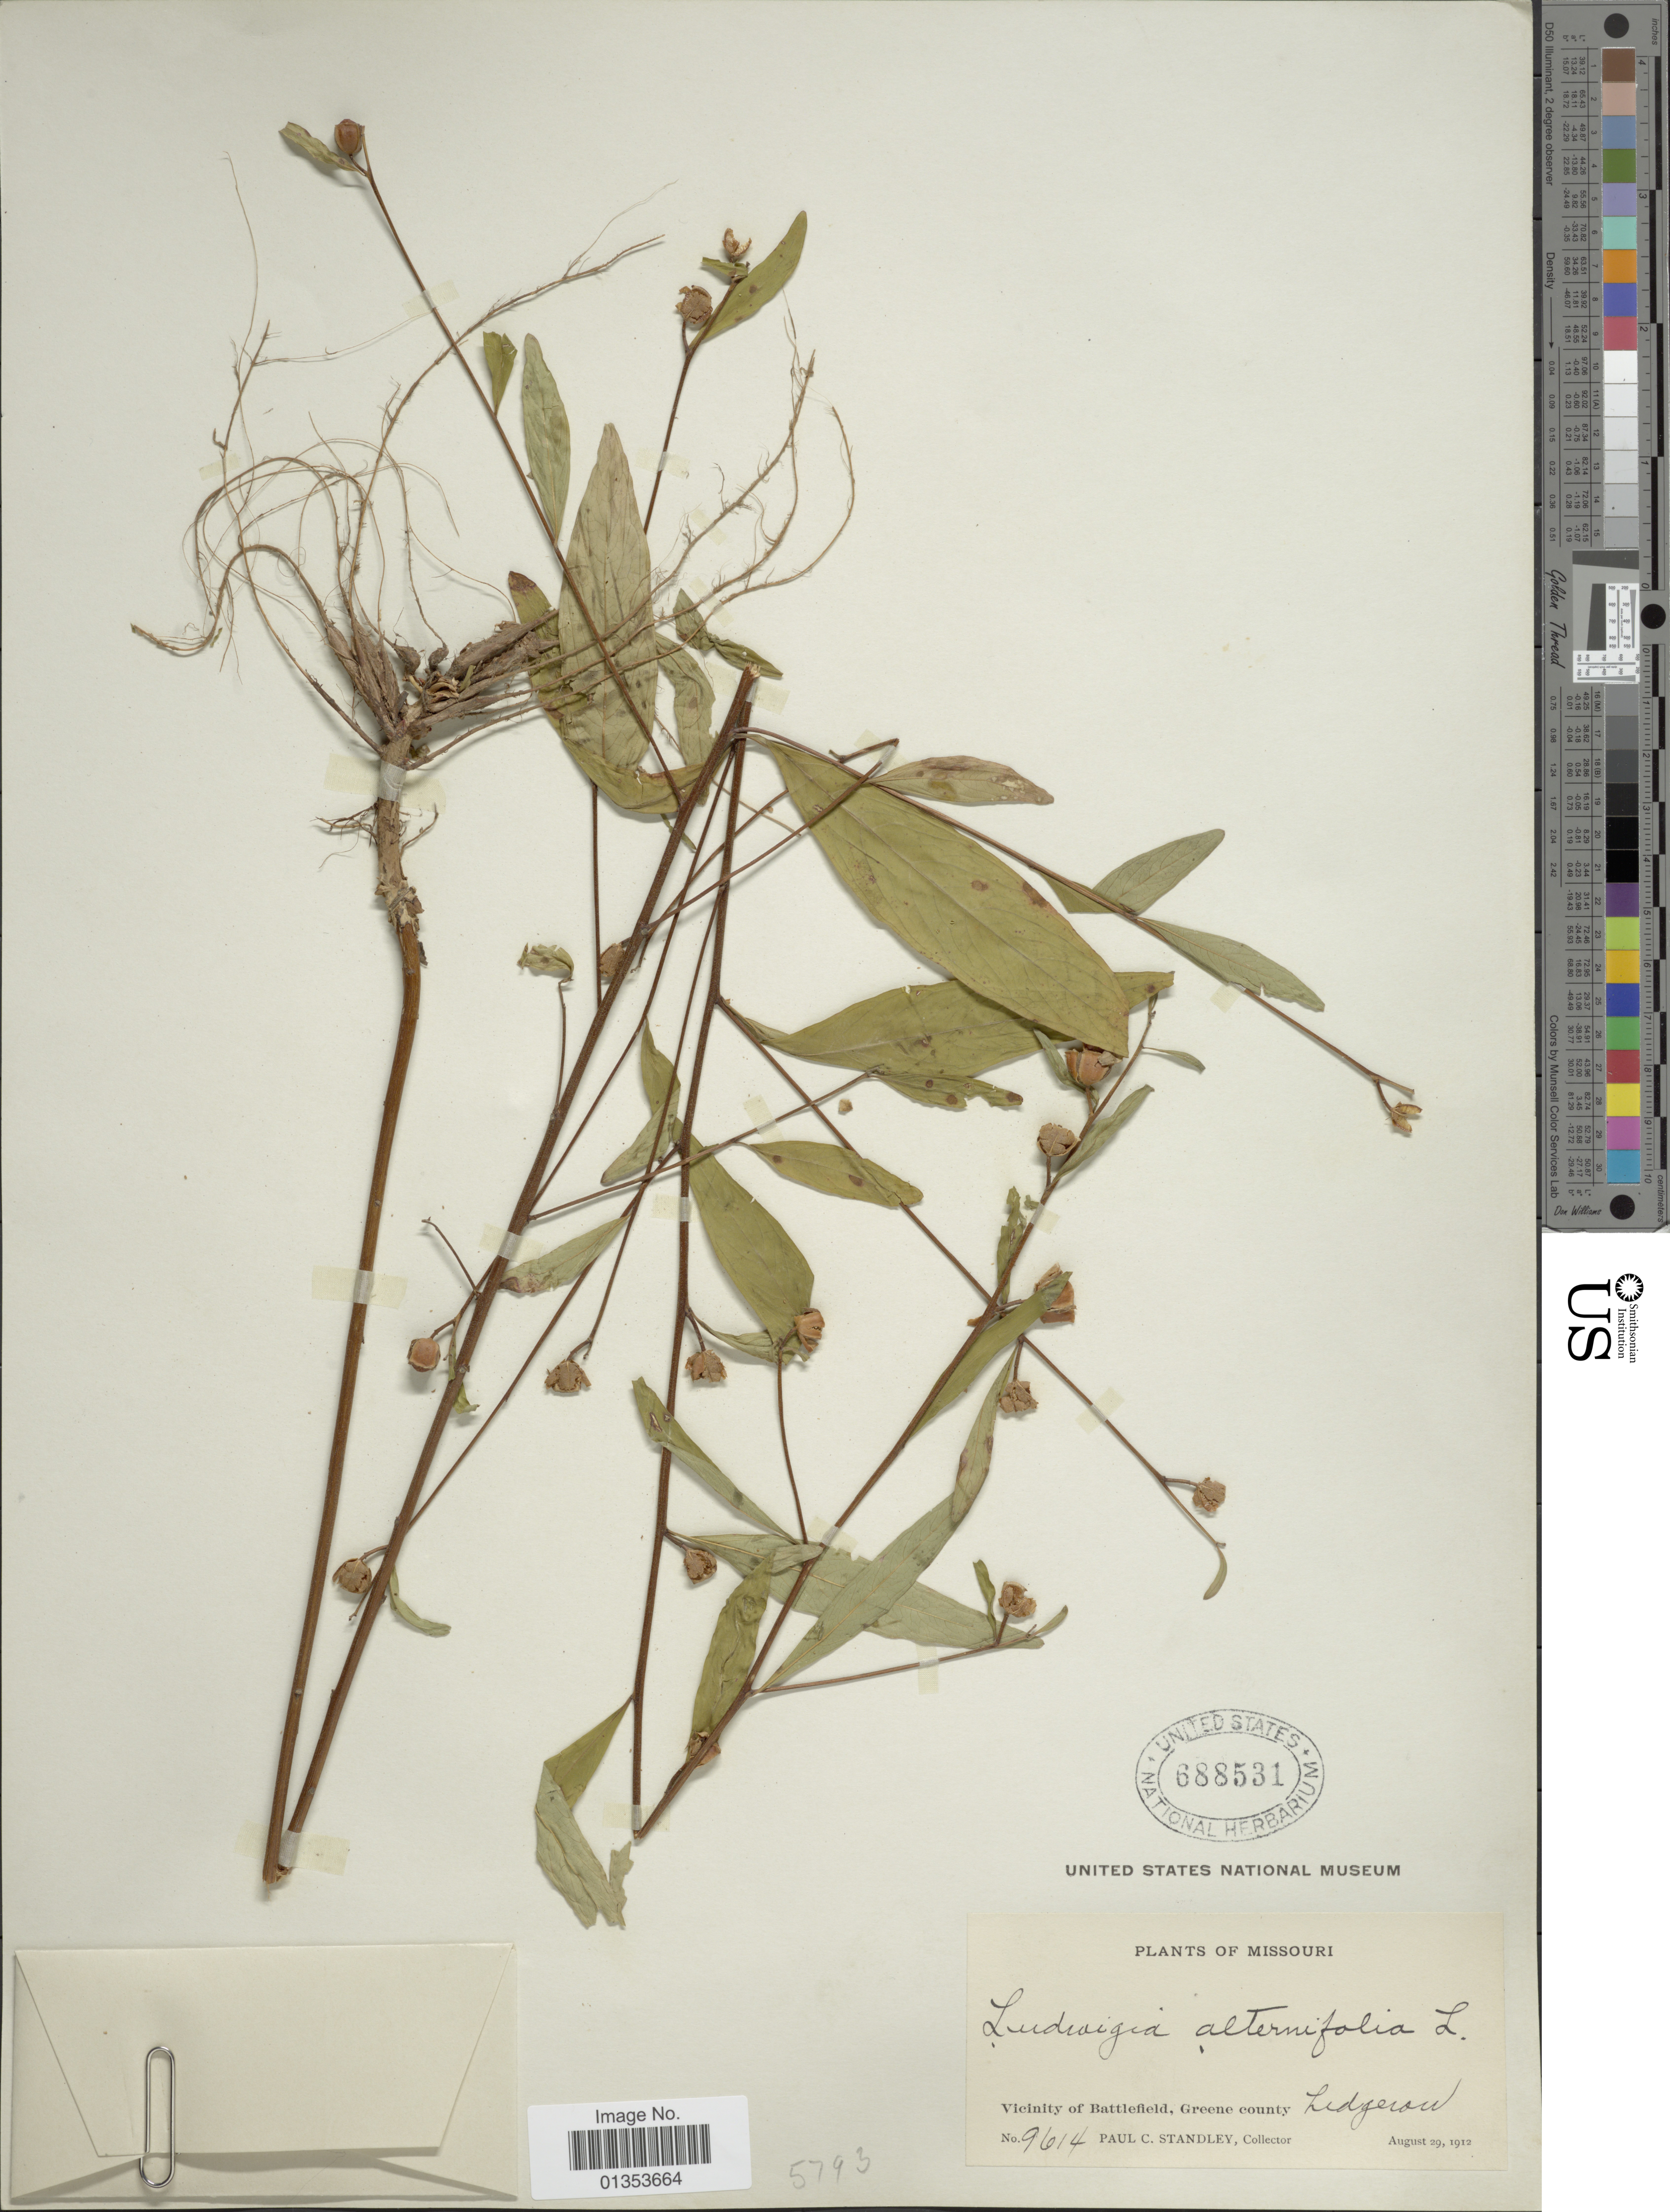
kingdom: Plantae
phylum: Tracheophyta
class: Magnoliopsida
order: Myrtales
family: Onagraceae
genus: Ludwigia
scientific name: Ludwigia alternifolia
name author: L.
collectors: P. C. Standley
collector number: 9614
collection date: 1912-08-29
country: United States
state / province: Missouri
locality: Vicinity of Battlefield, Greene county. Hedgerow.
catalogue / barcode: US 688531